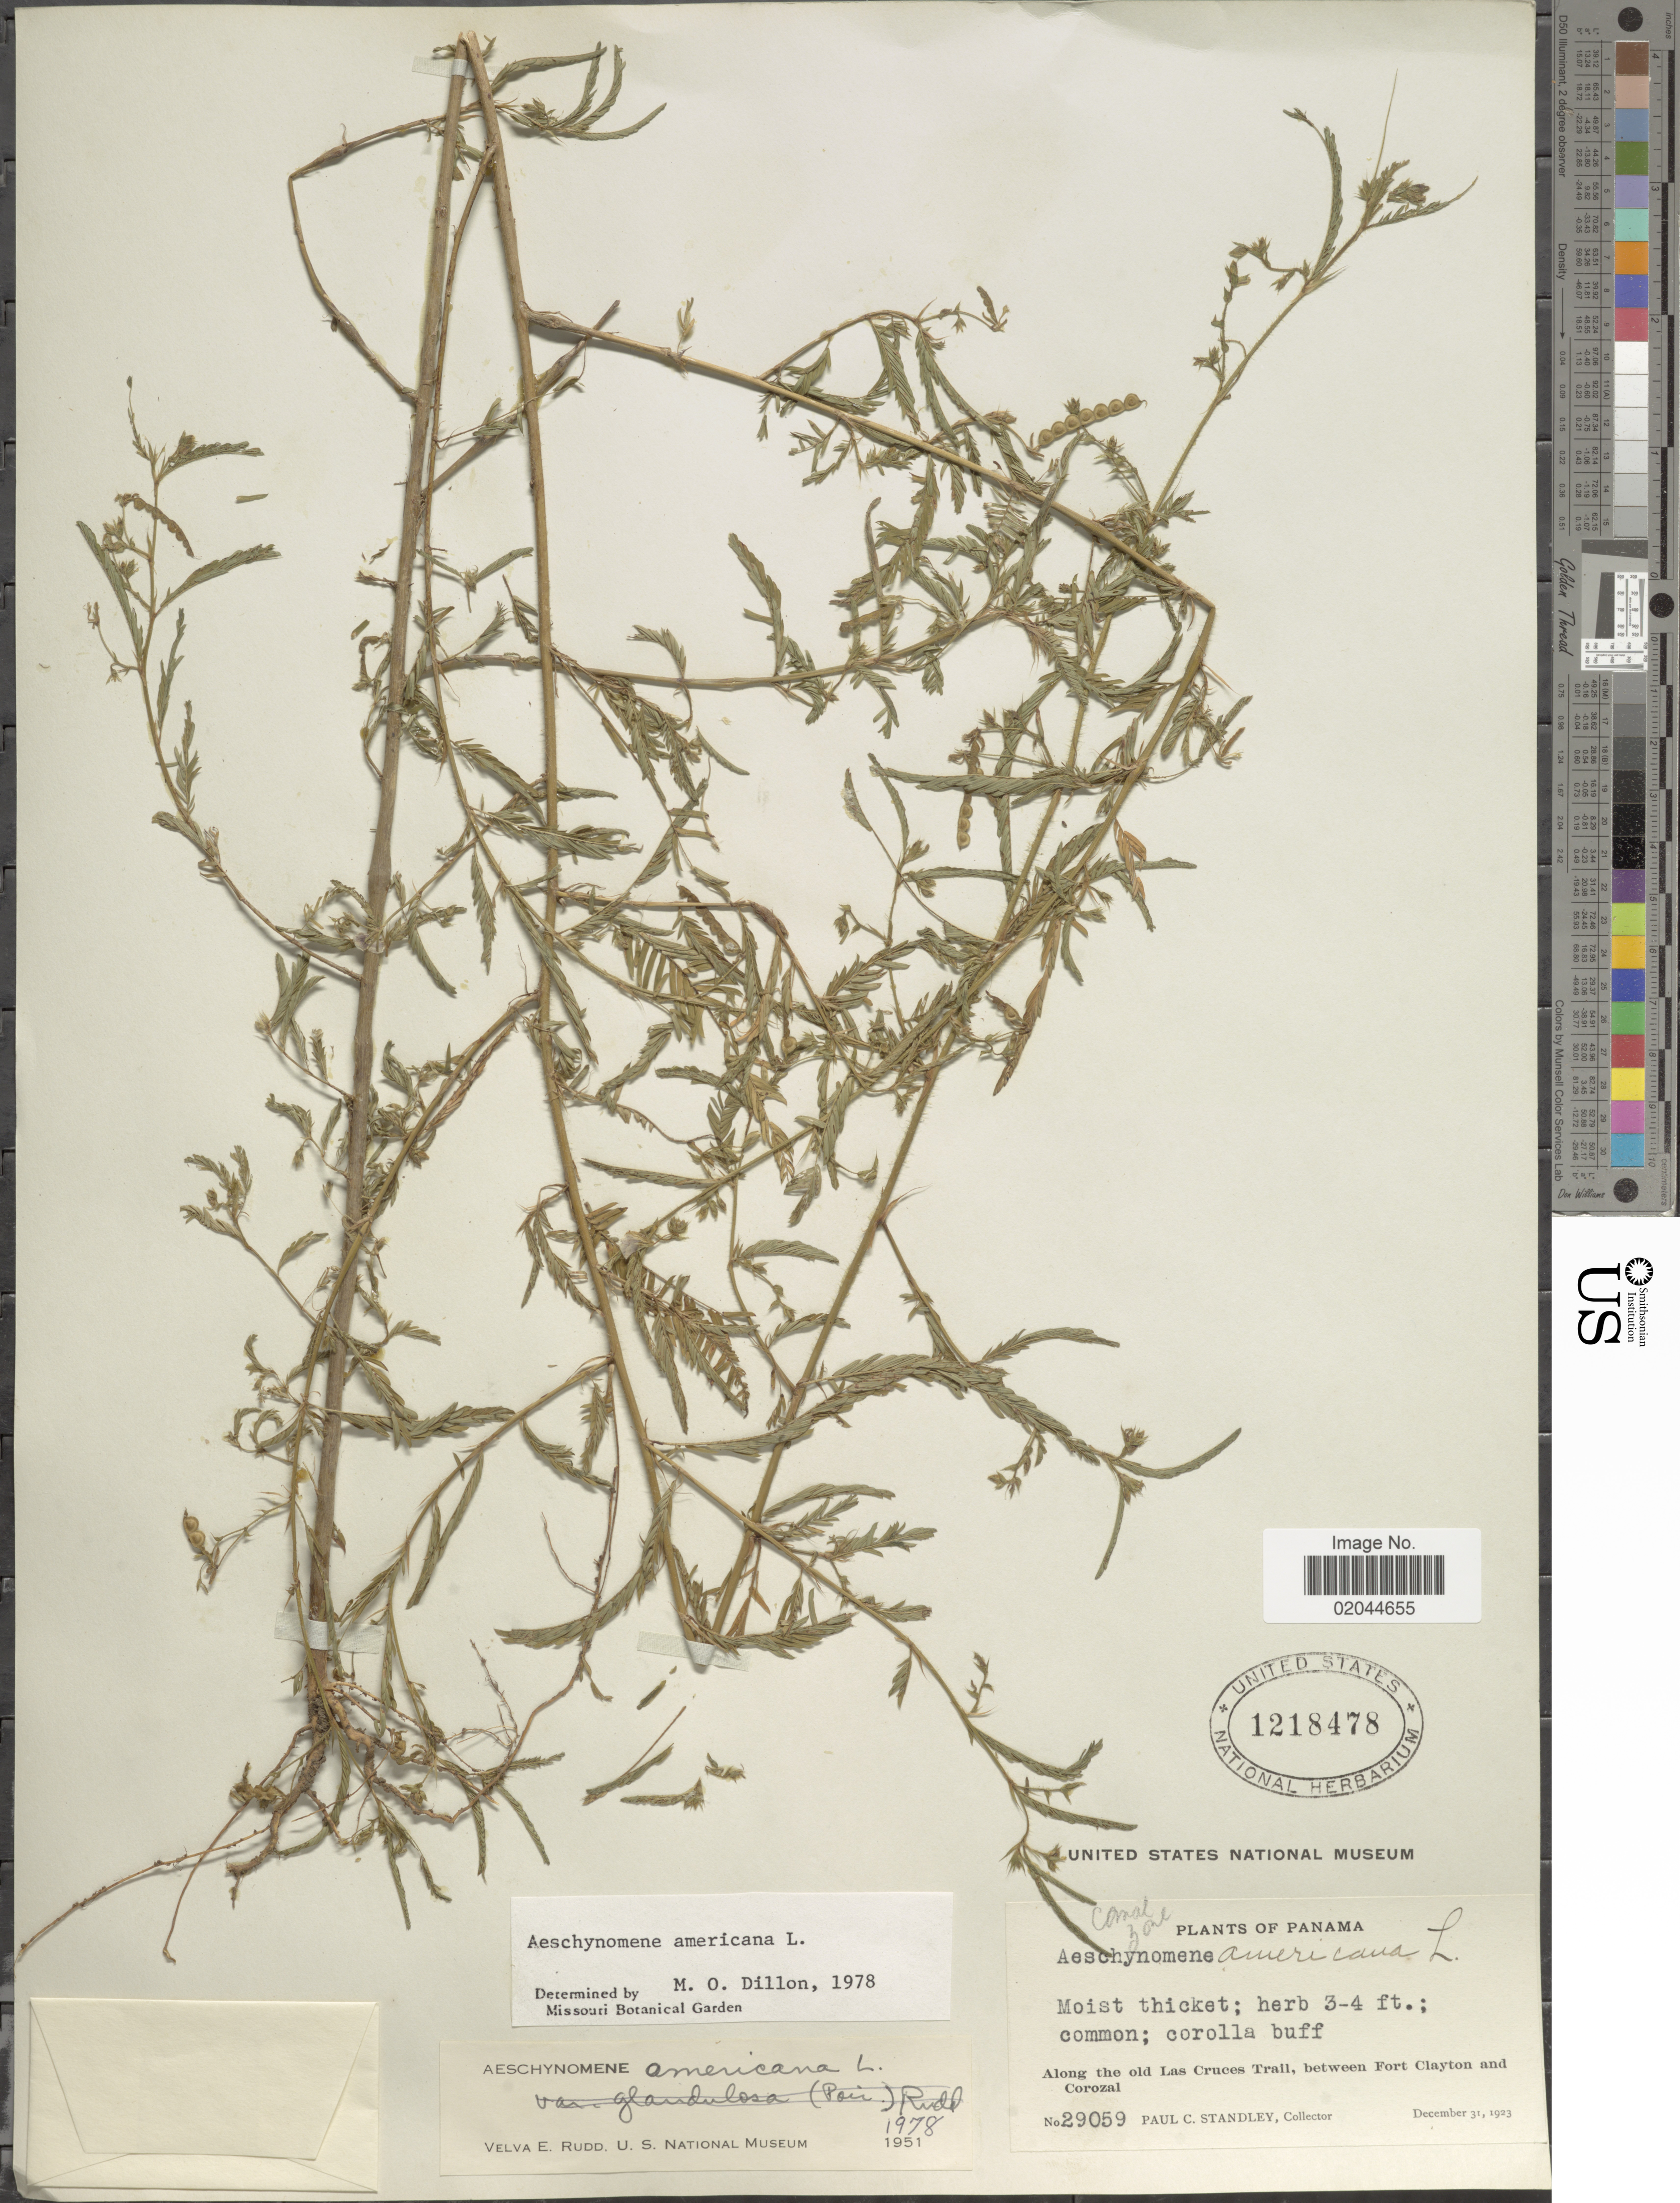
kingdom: Plantae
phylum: Tracheophyta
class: Magnoliopsida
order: Fabales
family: Fabaceae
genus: Aeschynomene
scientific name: Aeschynomene americana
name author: L.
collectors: P. C. Standley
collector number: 29059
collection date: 1923-12-31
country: Panama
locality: Moist thicket, along the old Las Cruces Trail, between Fort Clayton and Corozal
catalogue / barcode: US 1218478